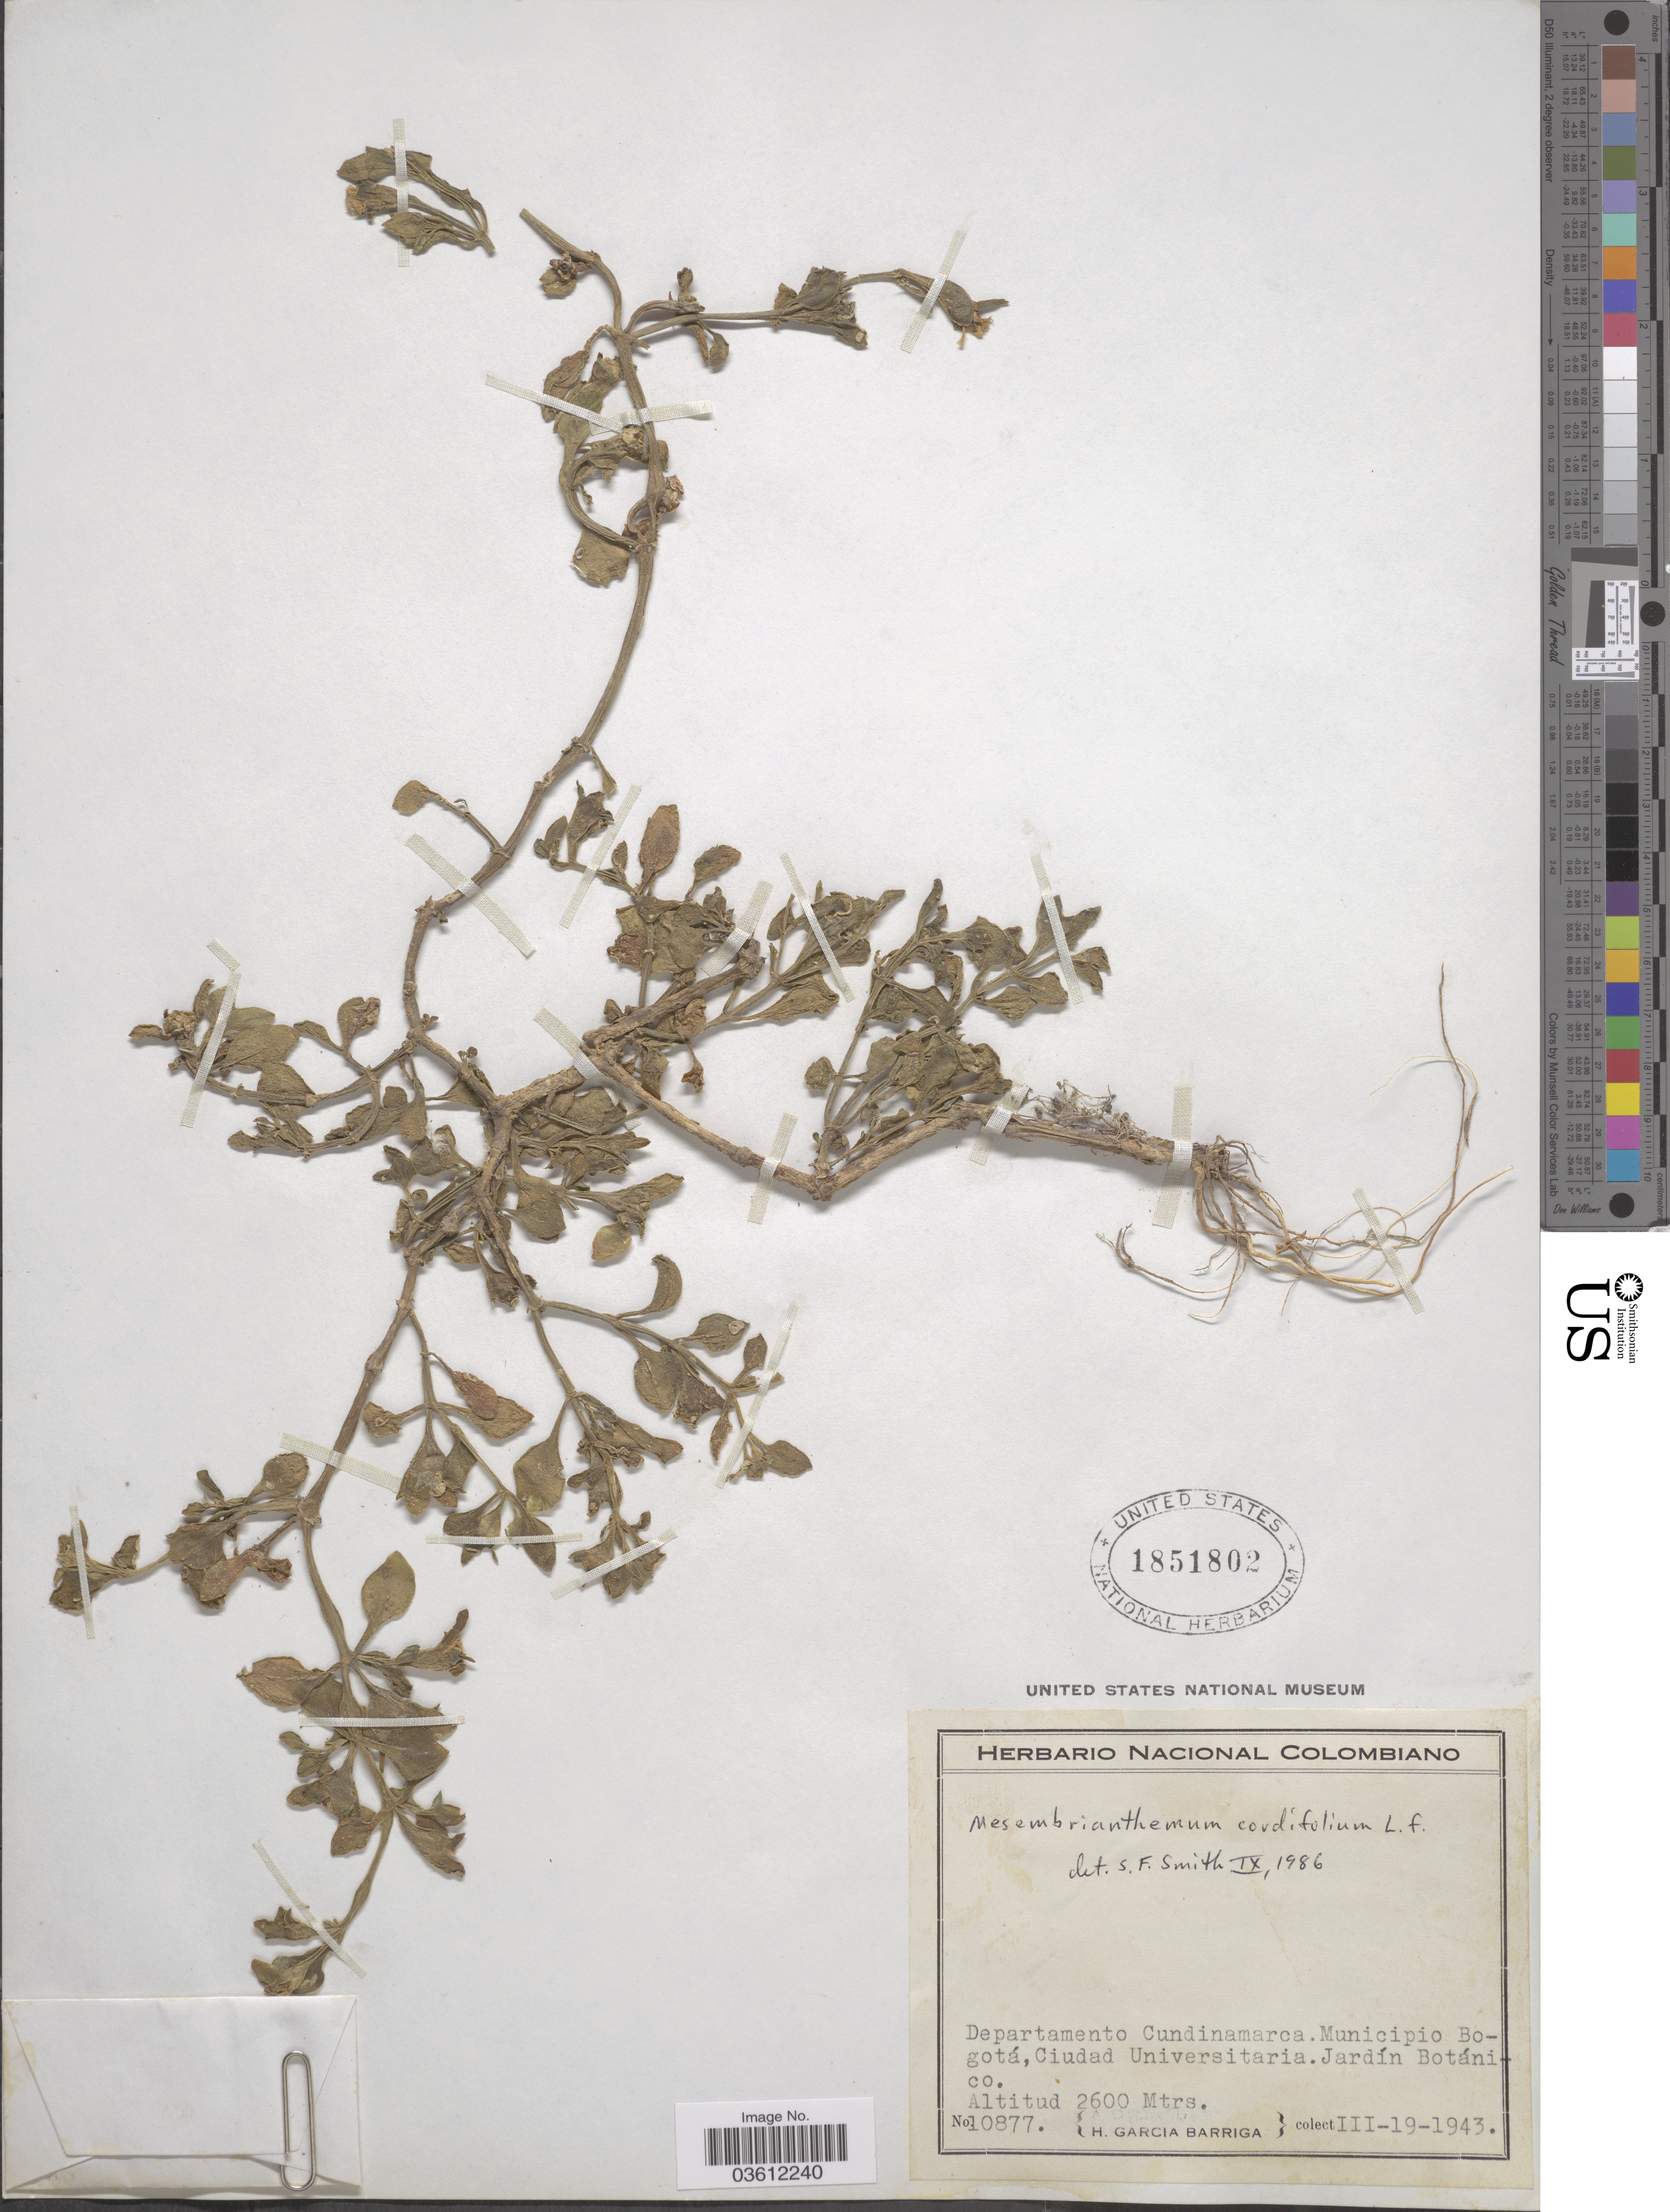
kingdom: Plantae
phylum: Tracheophyta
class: Magnoliopsida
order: Caryophyllales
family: Aizoaceae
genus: Mesembryanthemum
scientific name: Mesembryanthemum cordifolium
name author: L. f.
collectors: H. García Barriga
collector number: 10877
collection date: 1943-03-19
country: Colombia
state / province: Cundinamarca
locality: Departamento Cundinamarca. Municipio Bogotá, Ciudad Universitaria. Jardín Botánico.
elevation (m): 2600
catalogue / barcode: US 1851802